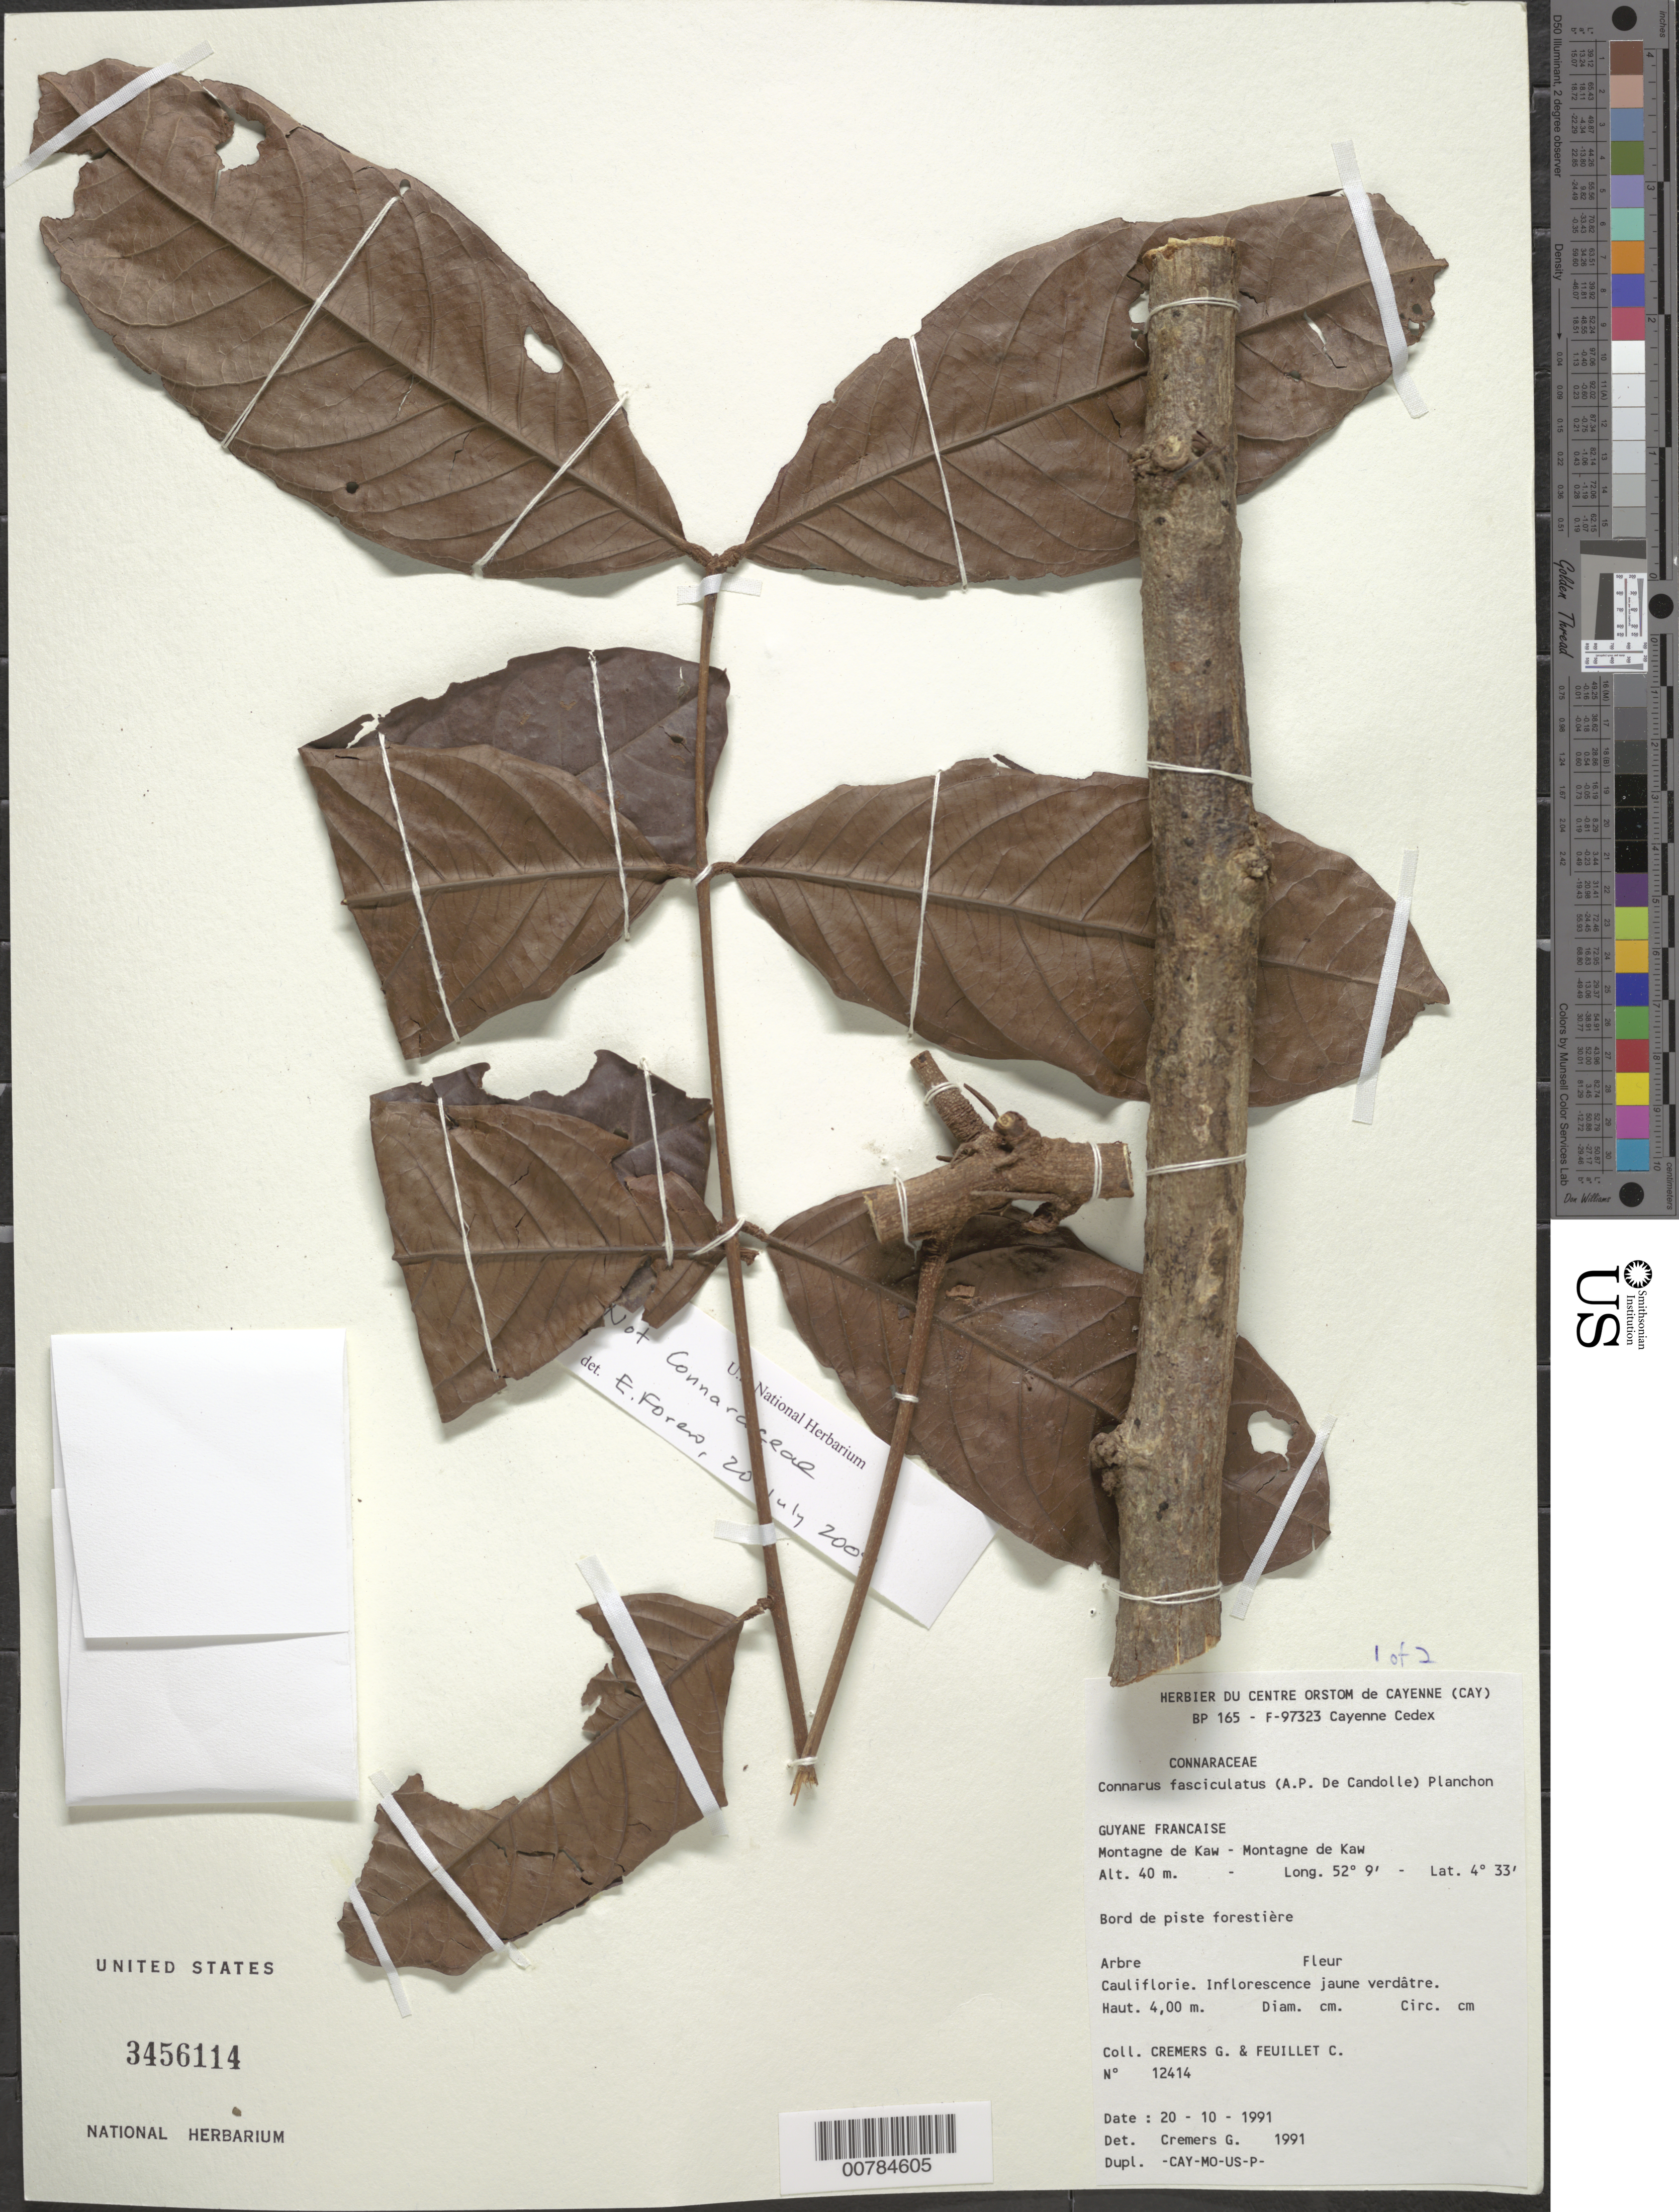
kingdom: Plantae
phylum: Tracheophyta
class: Magnoliopsida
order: Fabales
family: Fabaceae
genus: Inga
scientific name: Inga sp.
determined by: Acevedo-Rodriguez, P., (US), Smithsonian Institution - National Museum of Natural History (UNITED STATES)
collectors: G. Cremers & C. Feuillet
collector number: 12414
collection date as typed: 20 Oct 1991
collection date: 1991-10-20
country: French Guiana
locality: Montagne de Kaw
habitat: Borde de piste forestiere.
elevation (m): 40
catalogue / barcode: US 3456114